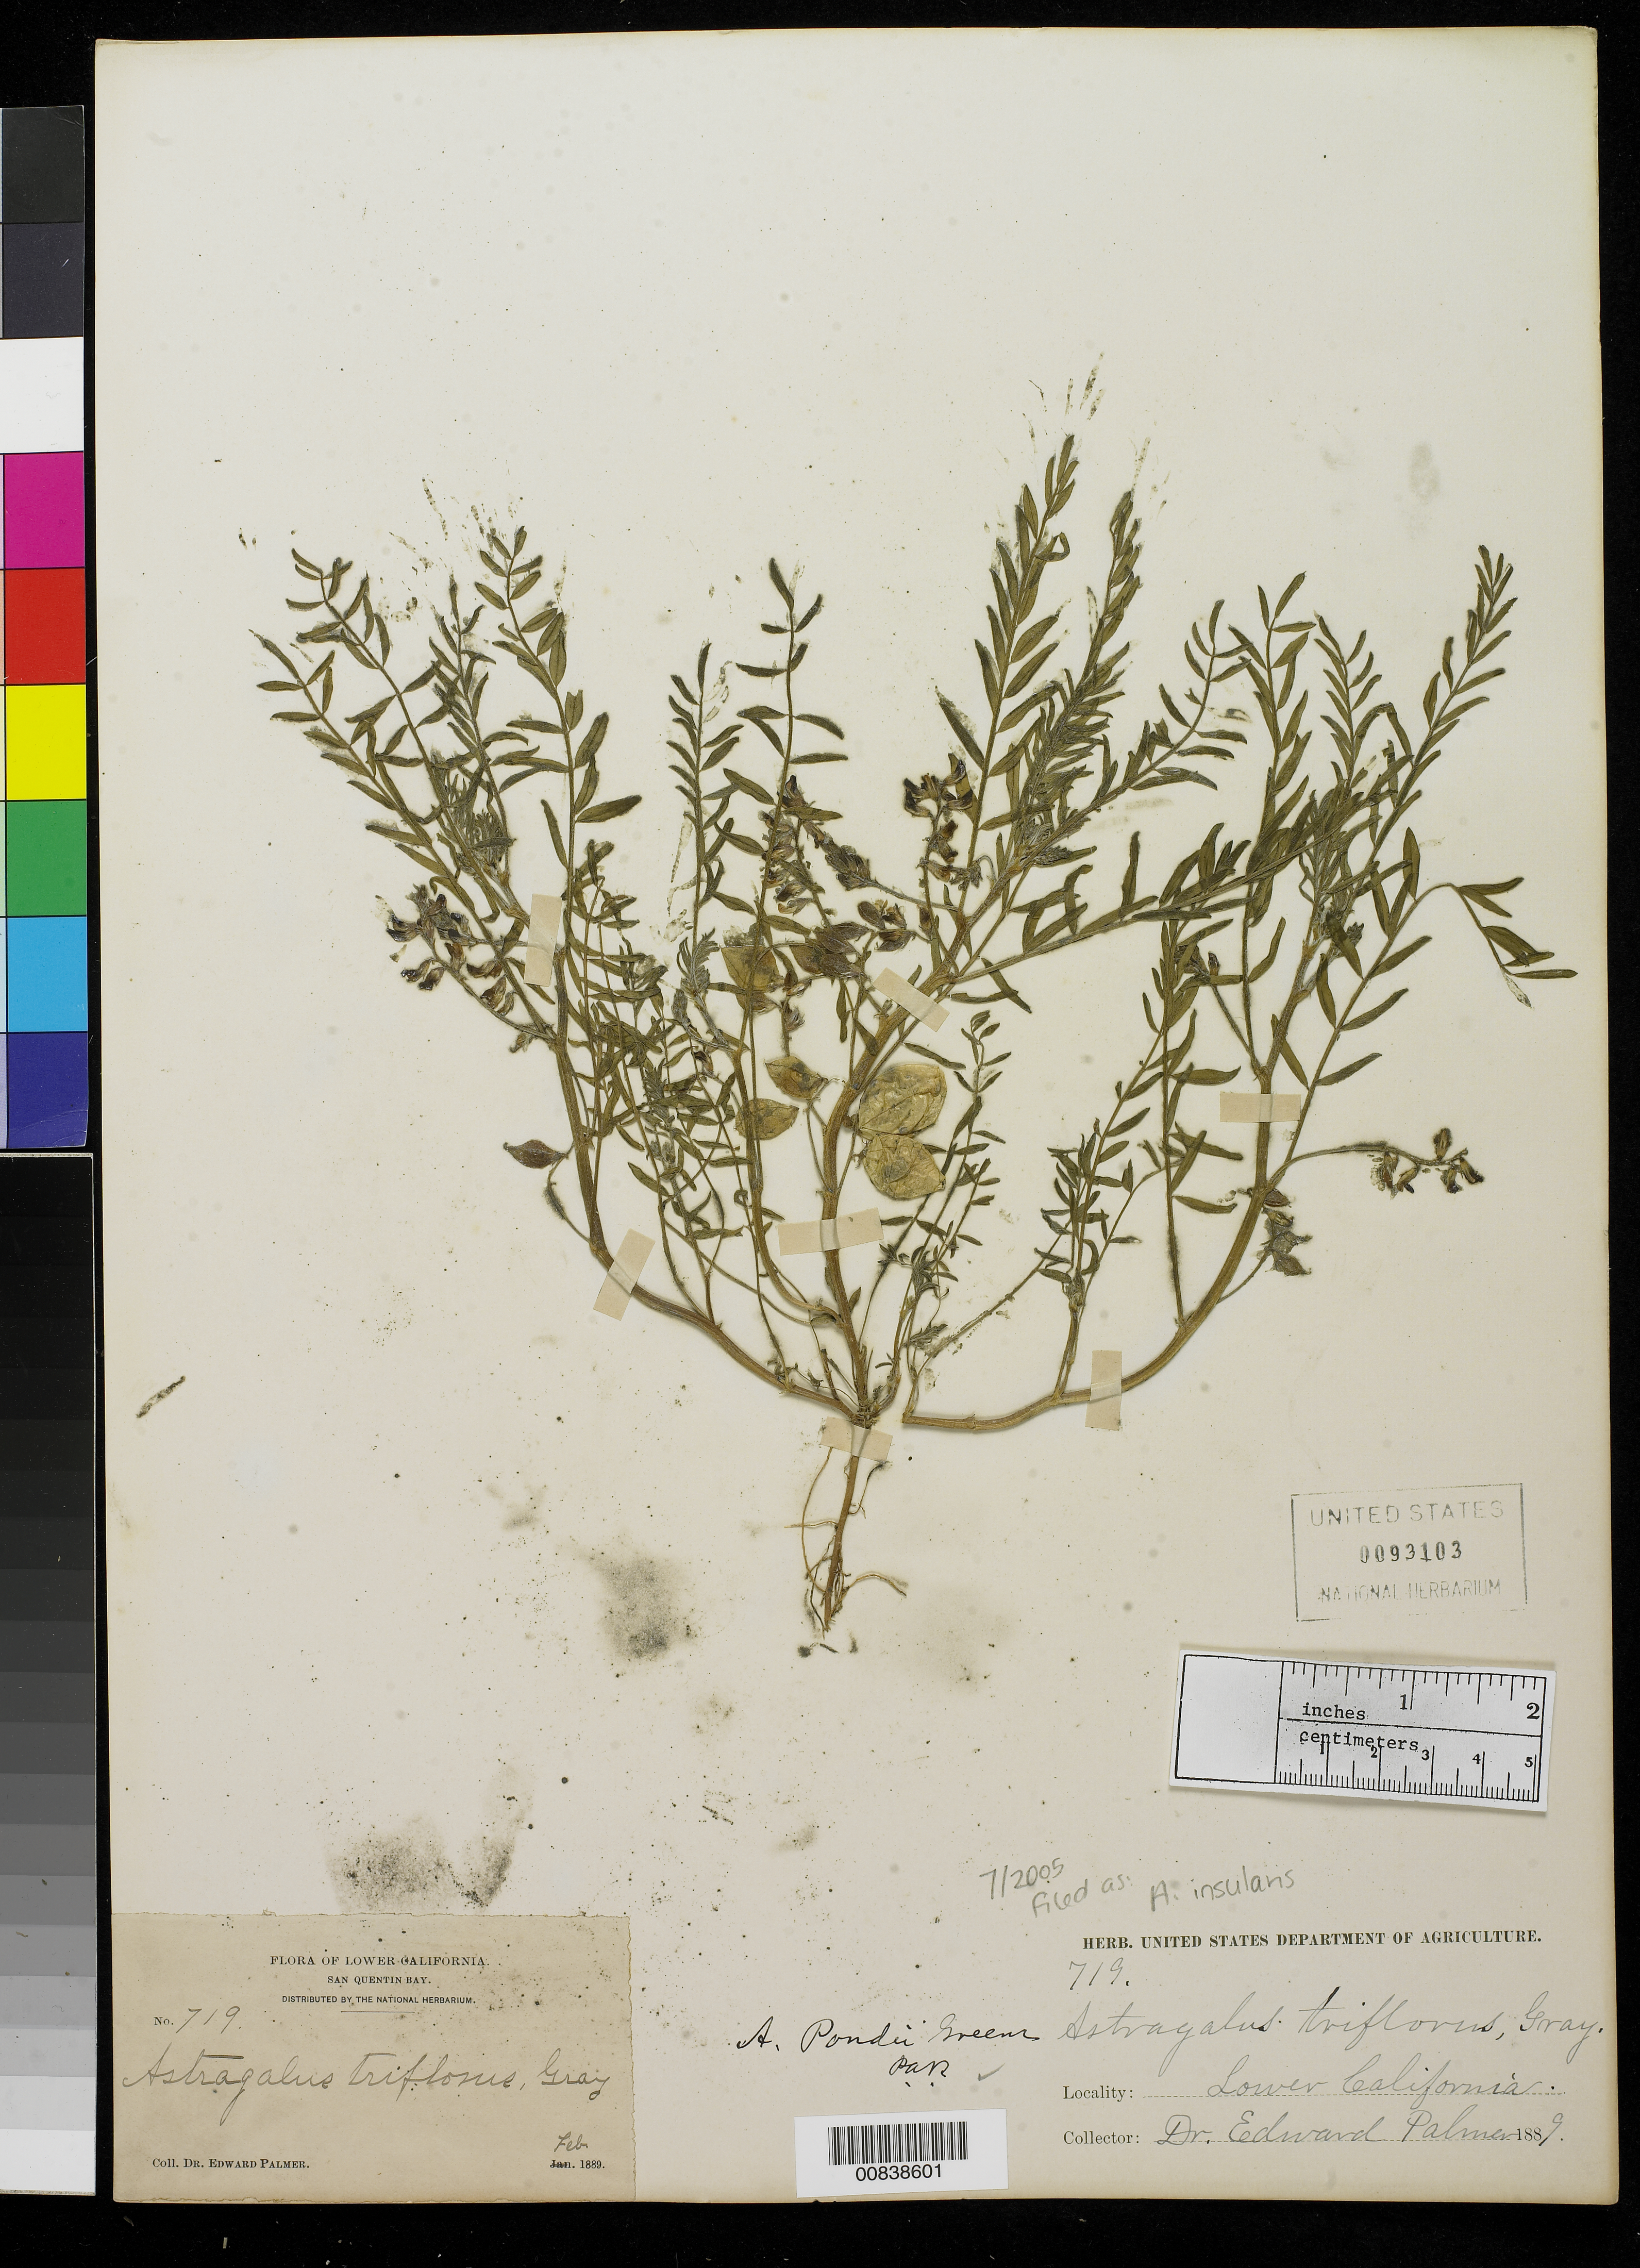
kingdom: Plantae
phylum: Tracheophyta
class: Magnoliopsida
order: Fabales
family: Fabaceae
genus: Astragalus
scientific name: Astragalus insularis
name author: Kellogg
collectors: E. Palmer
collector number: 719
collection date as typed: Feb 1889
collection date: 1889-02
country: Mexico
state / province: Baja California Norte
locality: San Quentin Bay, Baja California.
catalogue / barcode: US 93103